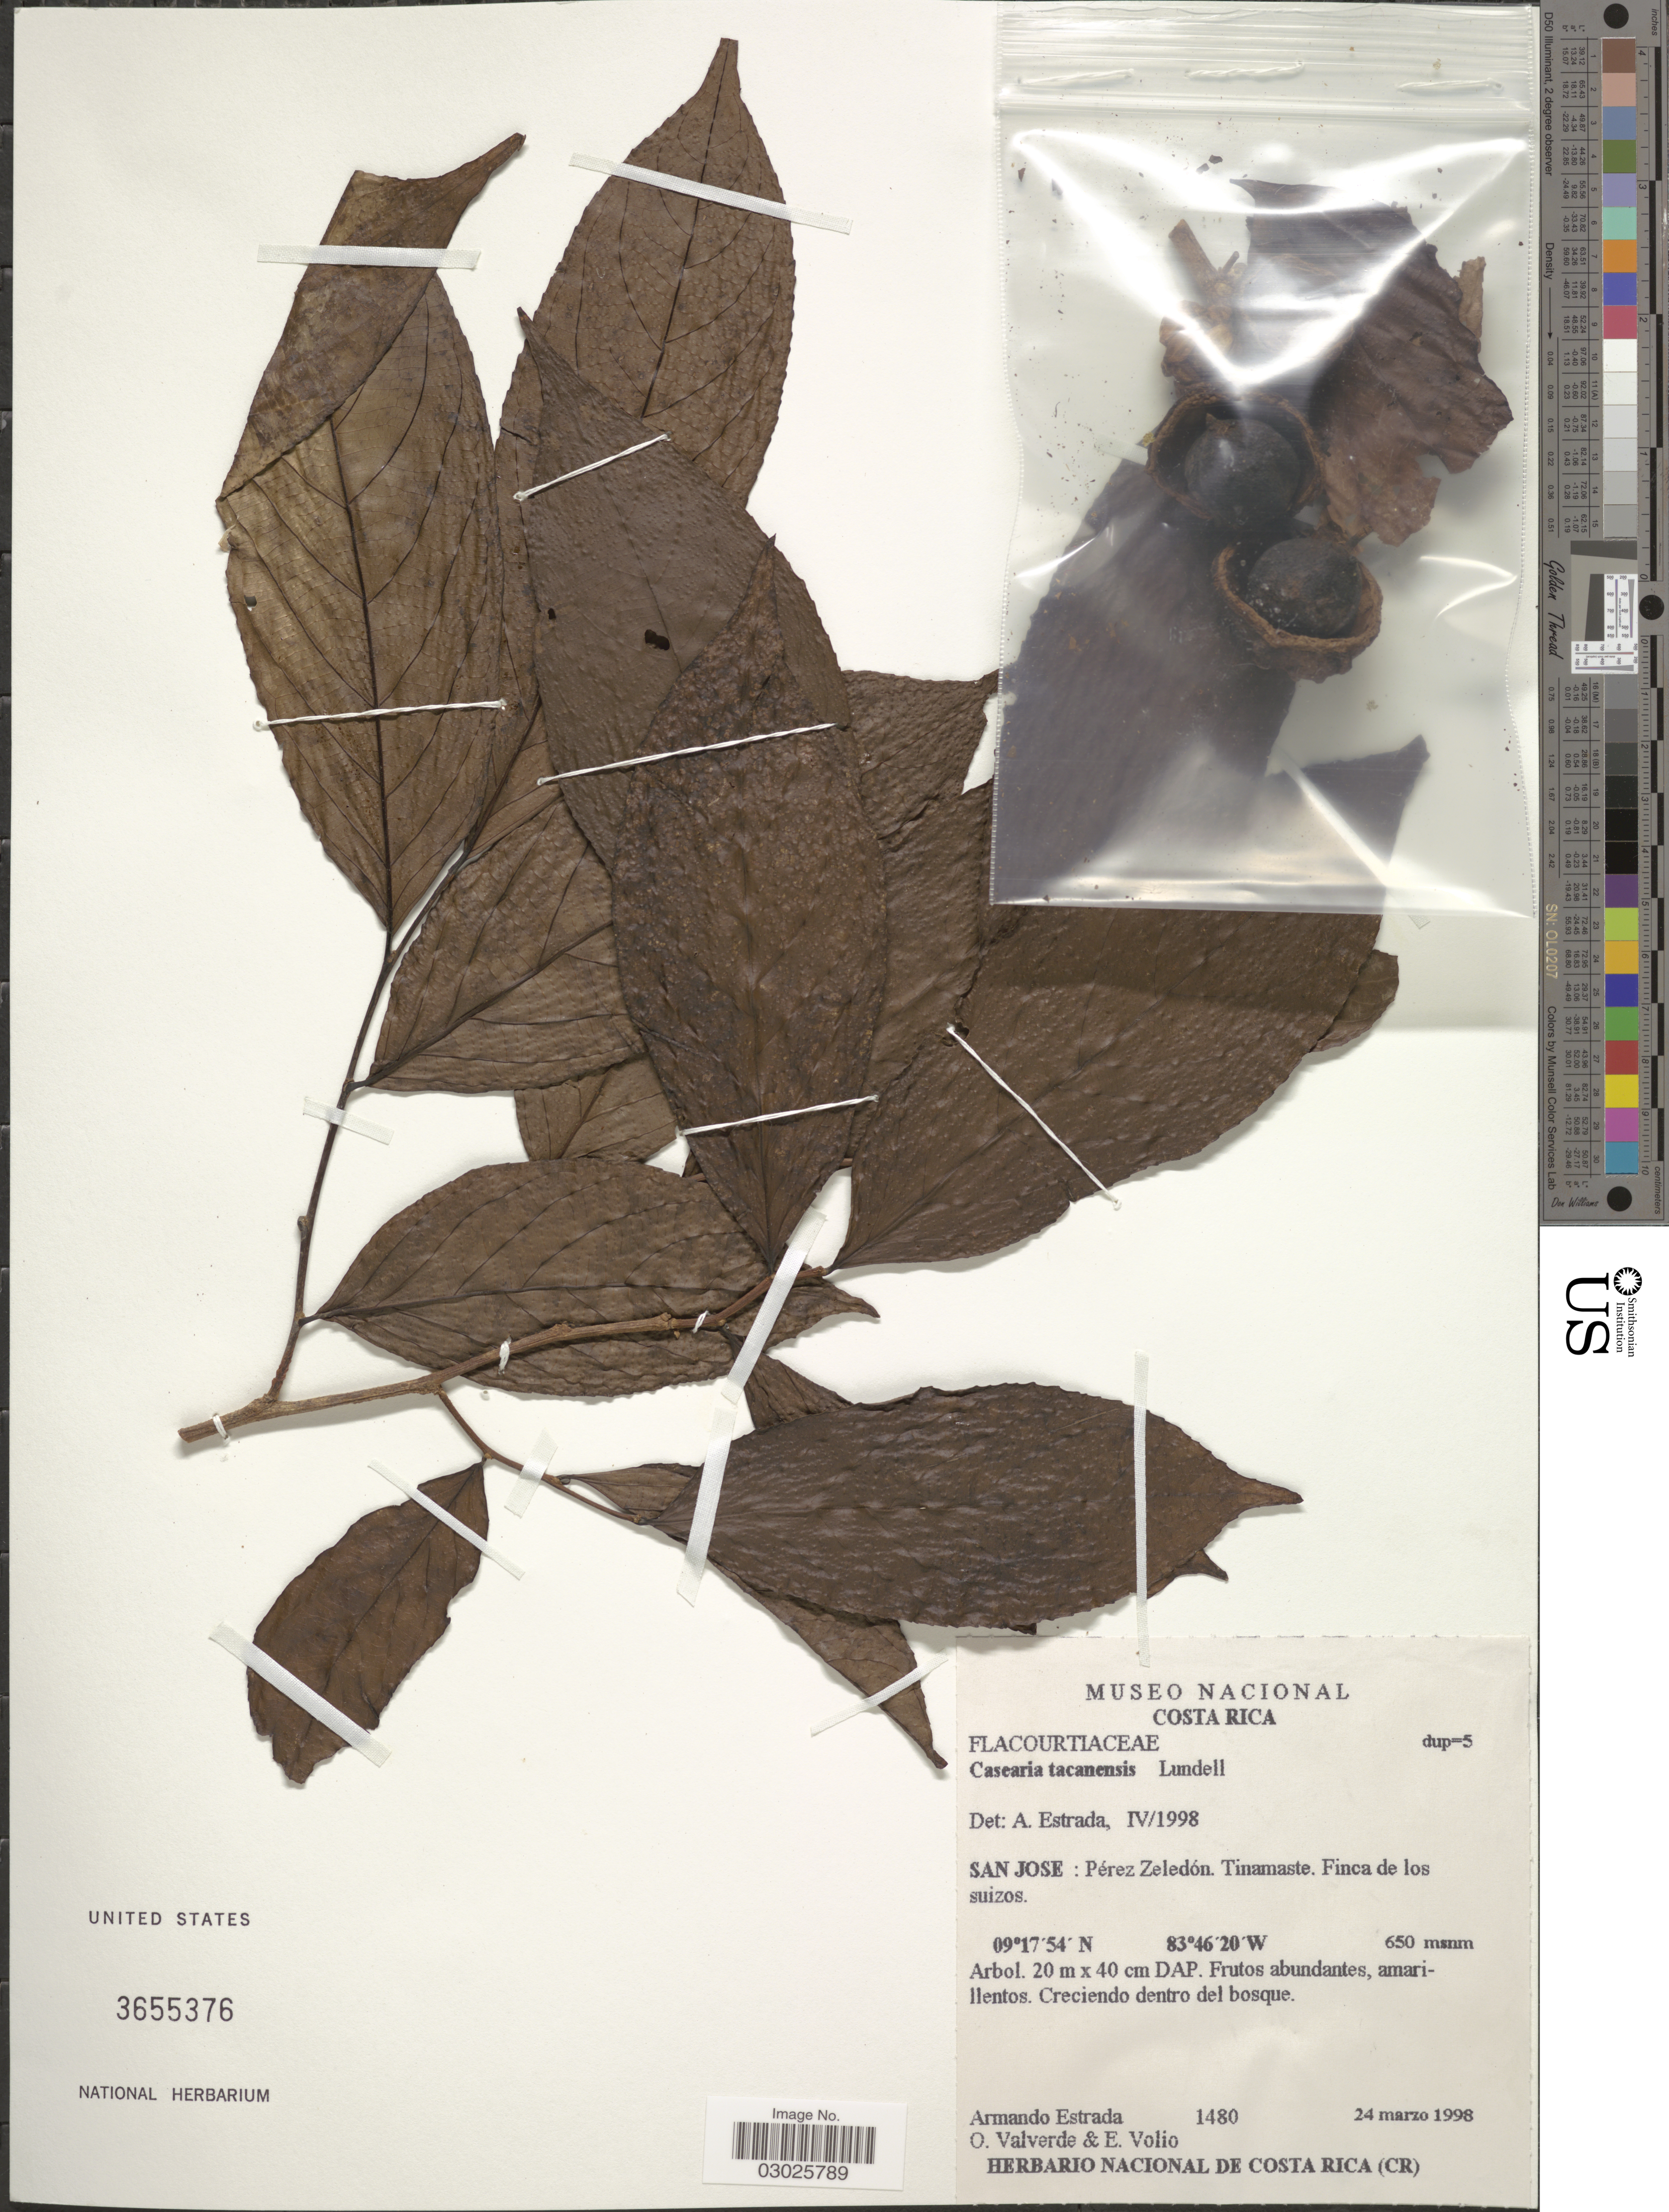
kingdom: Plantae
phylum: Tracheophyta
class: Magnoliopsida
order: Malpighiales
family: Salicaceae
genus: Casearia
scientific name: Casearia tacanensis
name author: Lundell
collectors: A. Estrada, O. Valverde & E. Volio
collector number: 1480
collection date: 1998-03-24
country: Costa Rica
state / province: San José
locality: Pérez Zeledón. Tinamaste. Finca de los suizos.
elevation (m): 650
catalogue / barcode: US 3655376